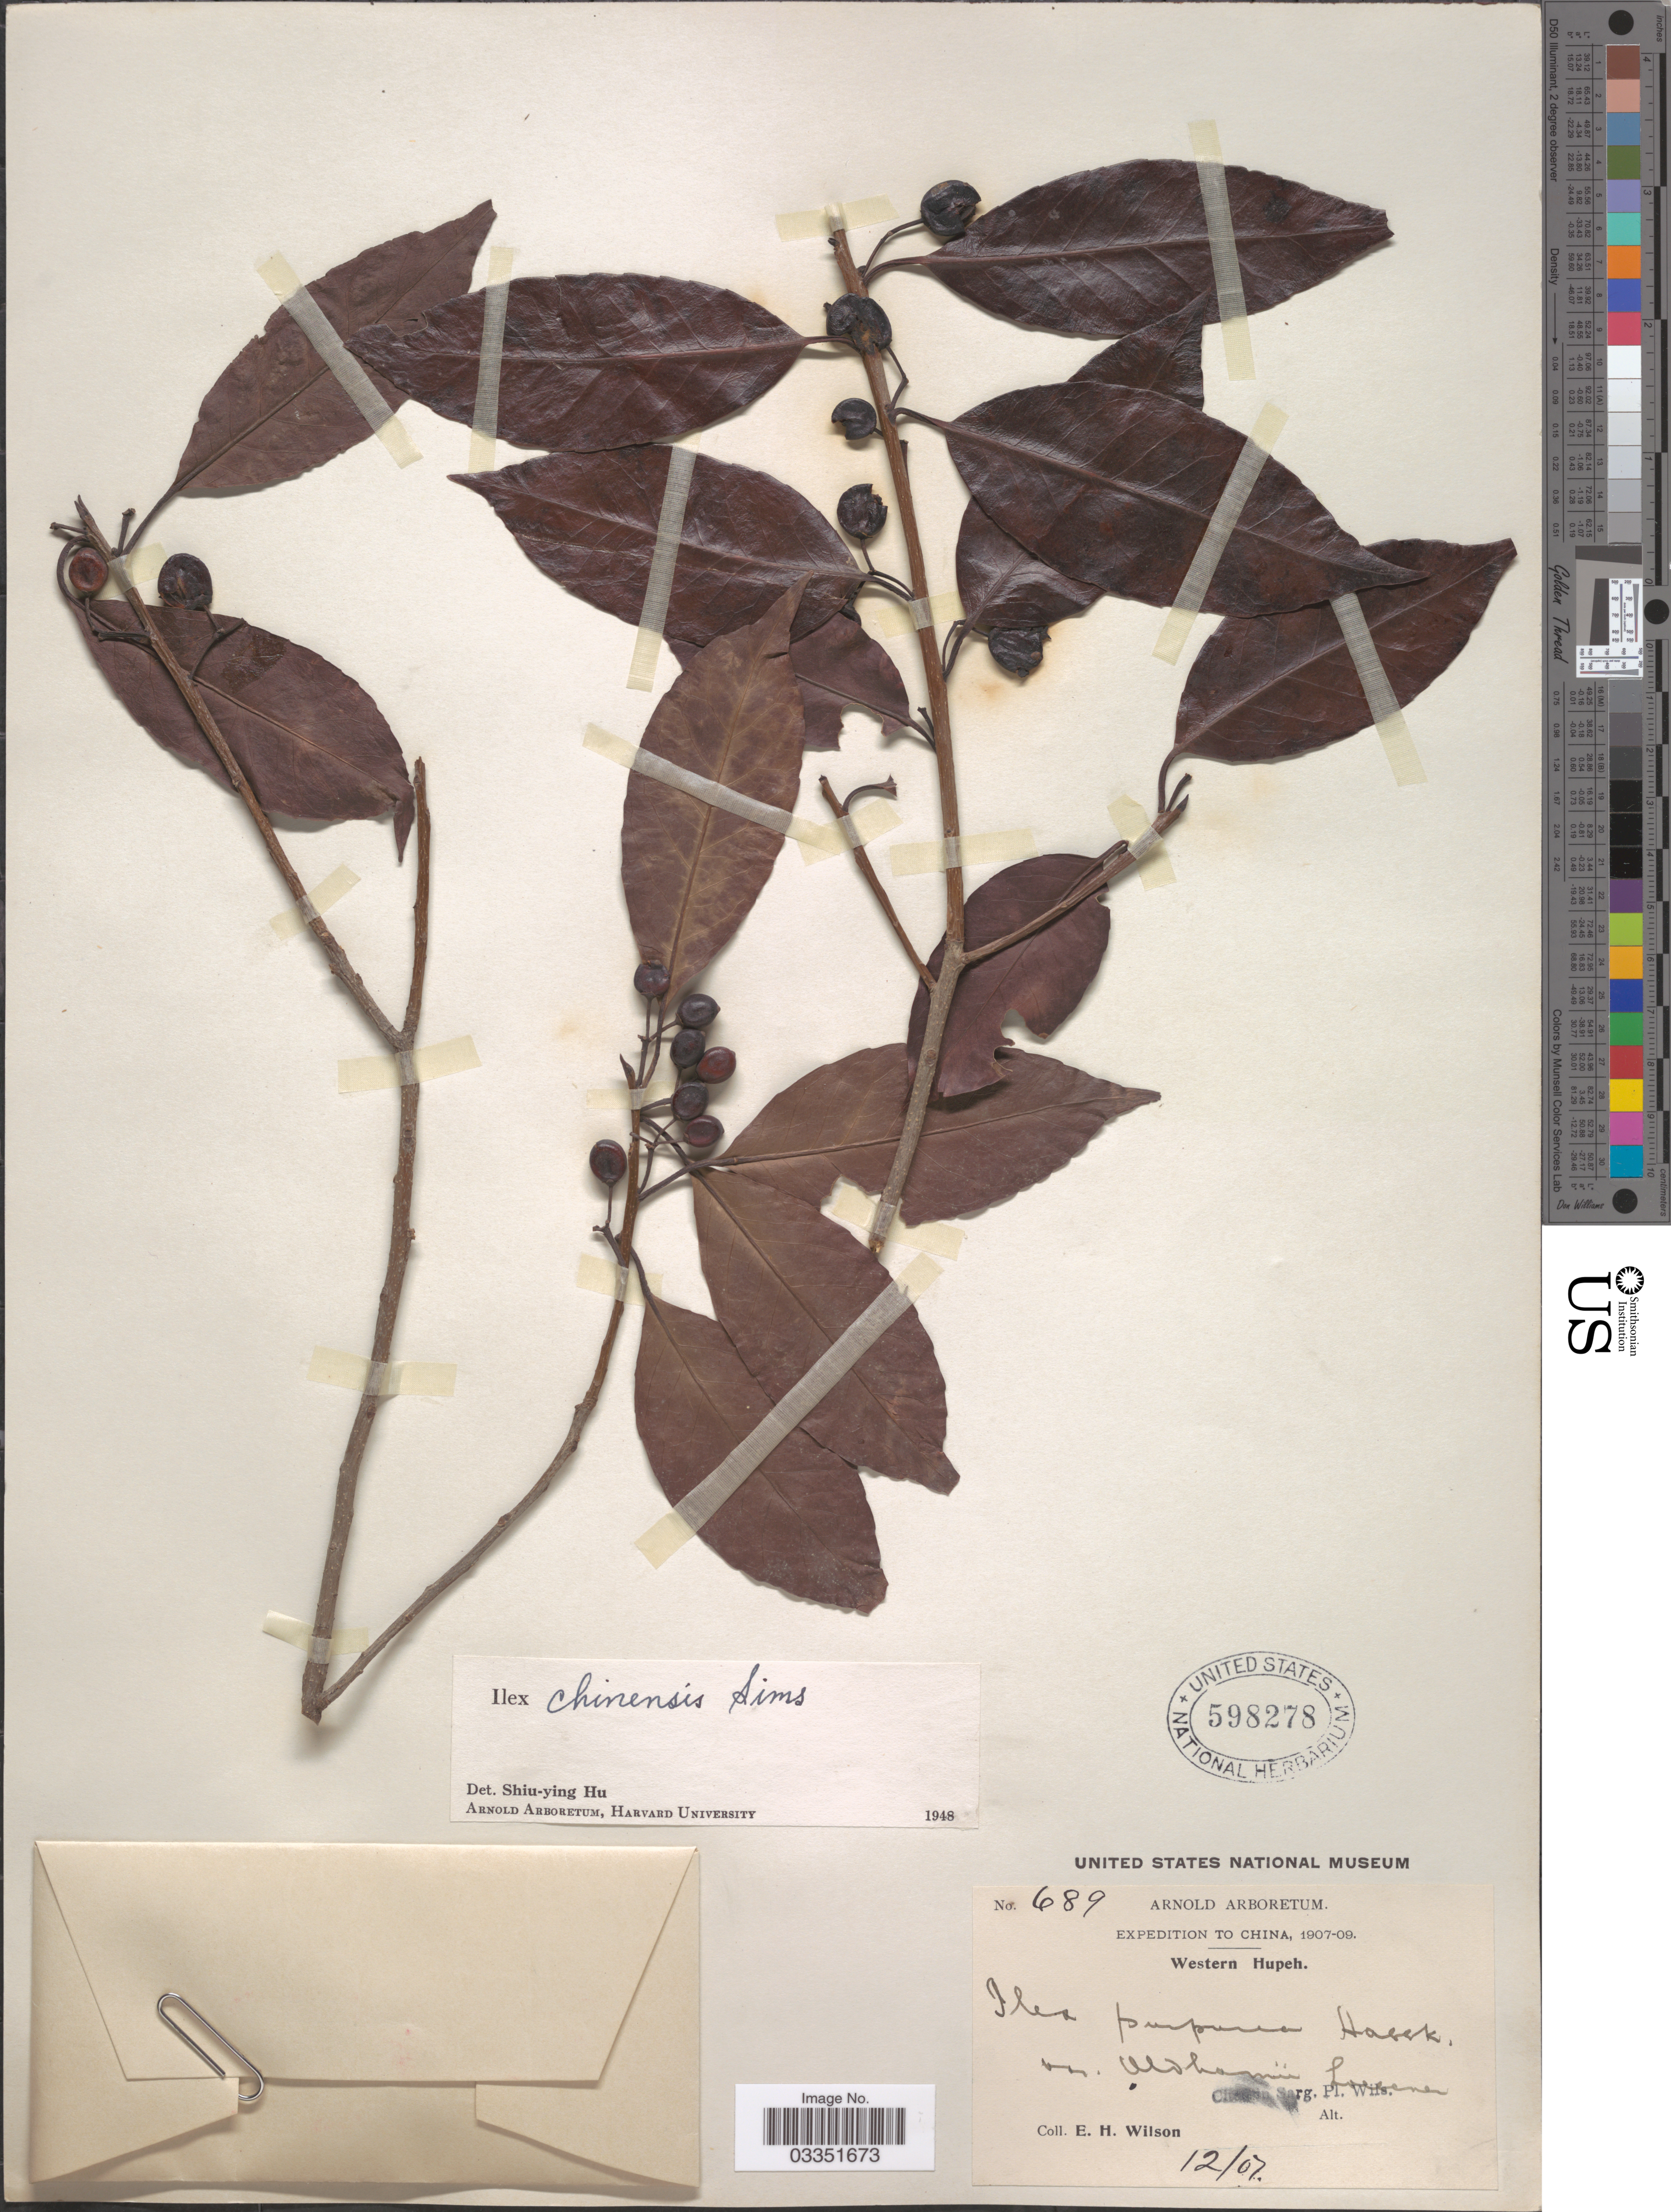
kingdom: Plantae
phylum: Tracheophyta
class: Magnoliopsida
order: Aquifoliales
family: Aquifoliaceae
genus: Ilex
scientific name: Ilex chinensis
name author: Sims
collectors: E. Wilson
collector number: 689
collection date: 1907-12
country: China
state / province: Hubei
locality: Western Hupeh.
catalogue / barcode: US 598278